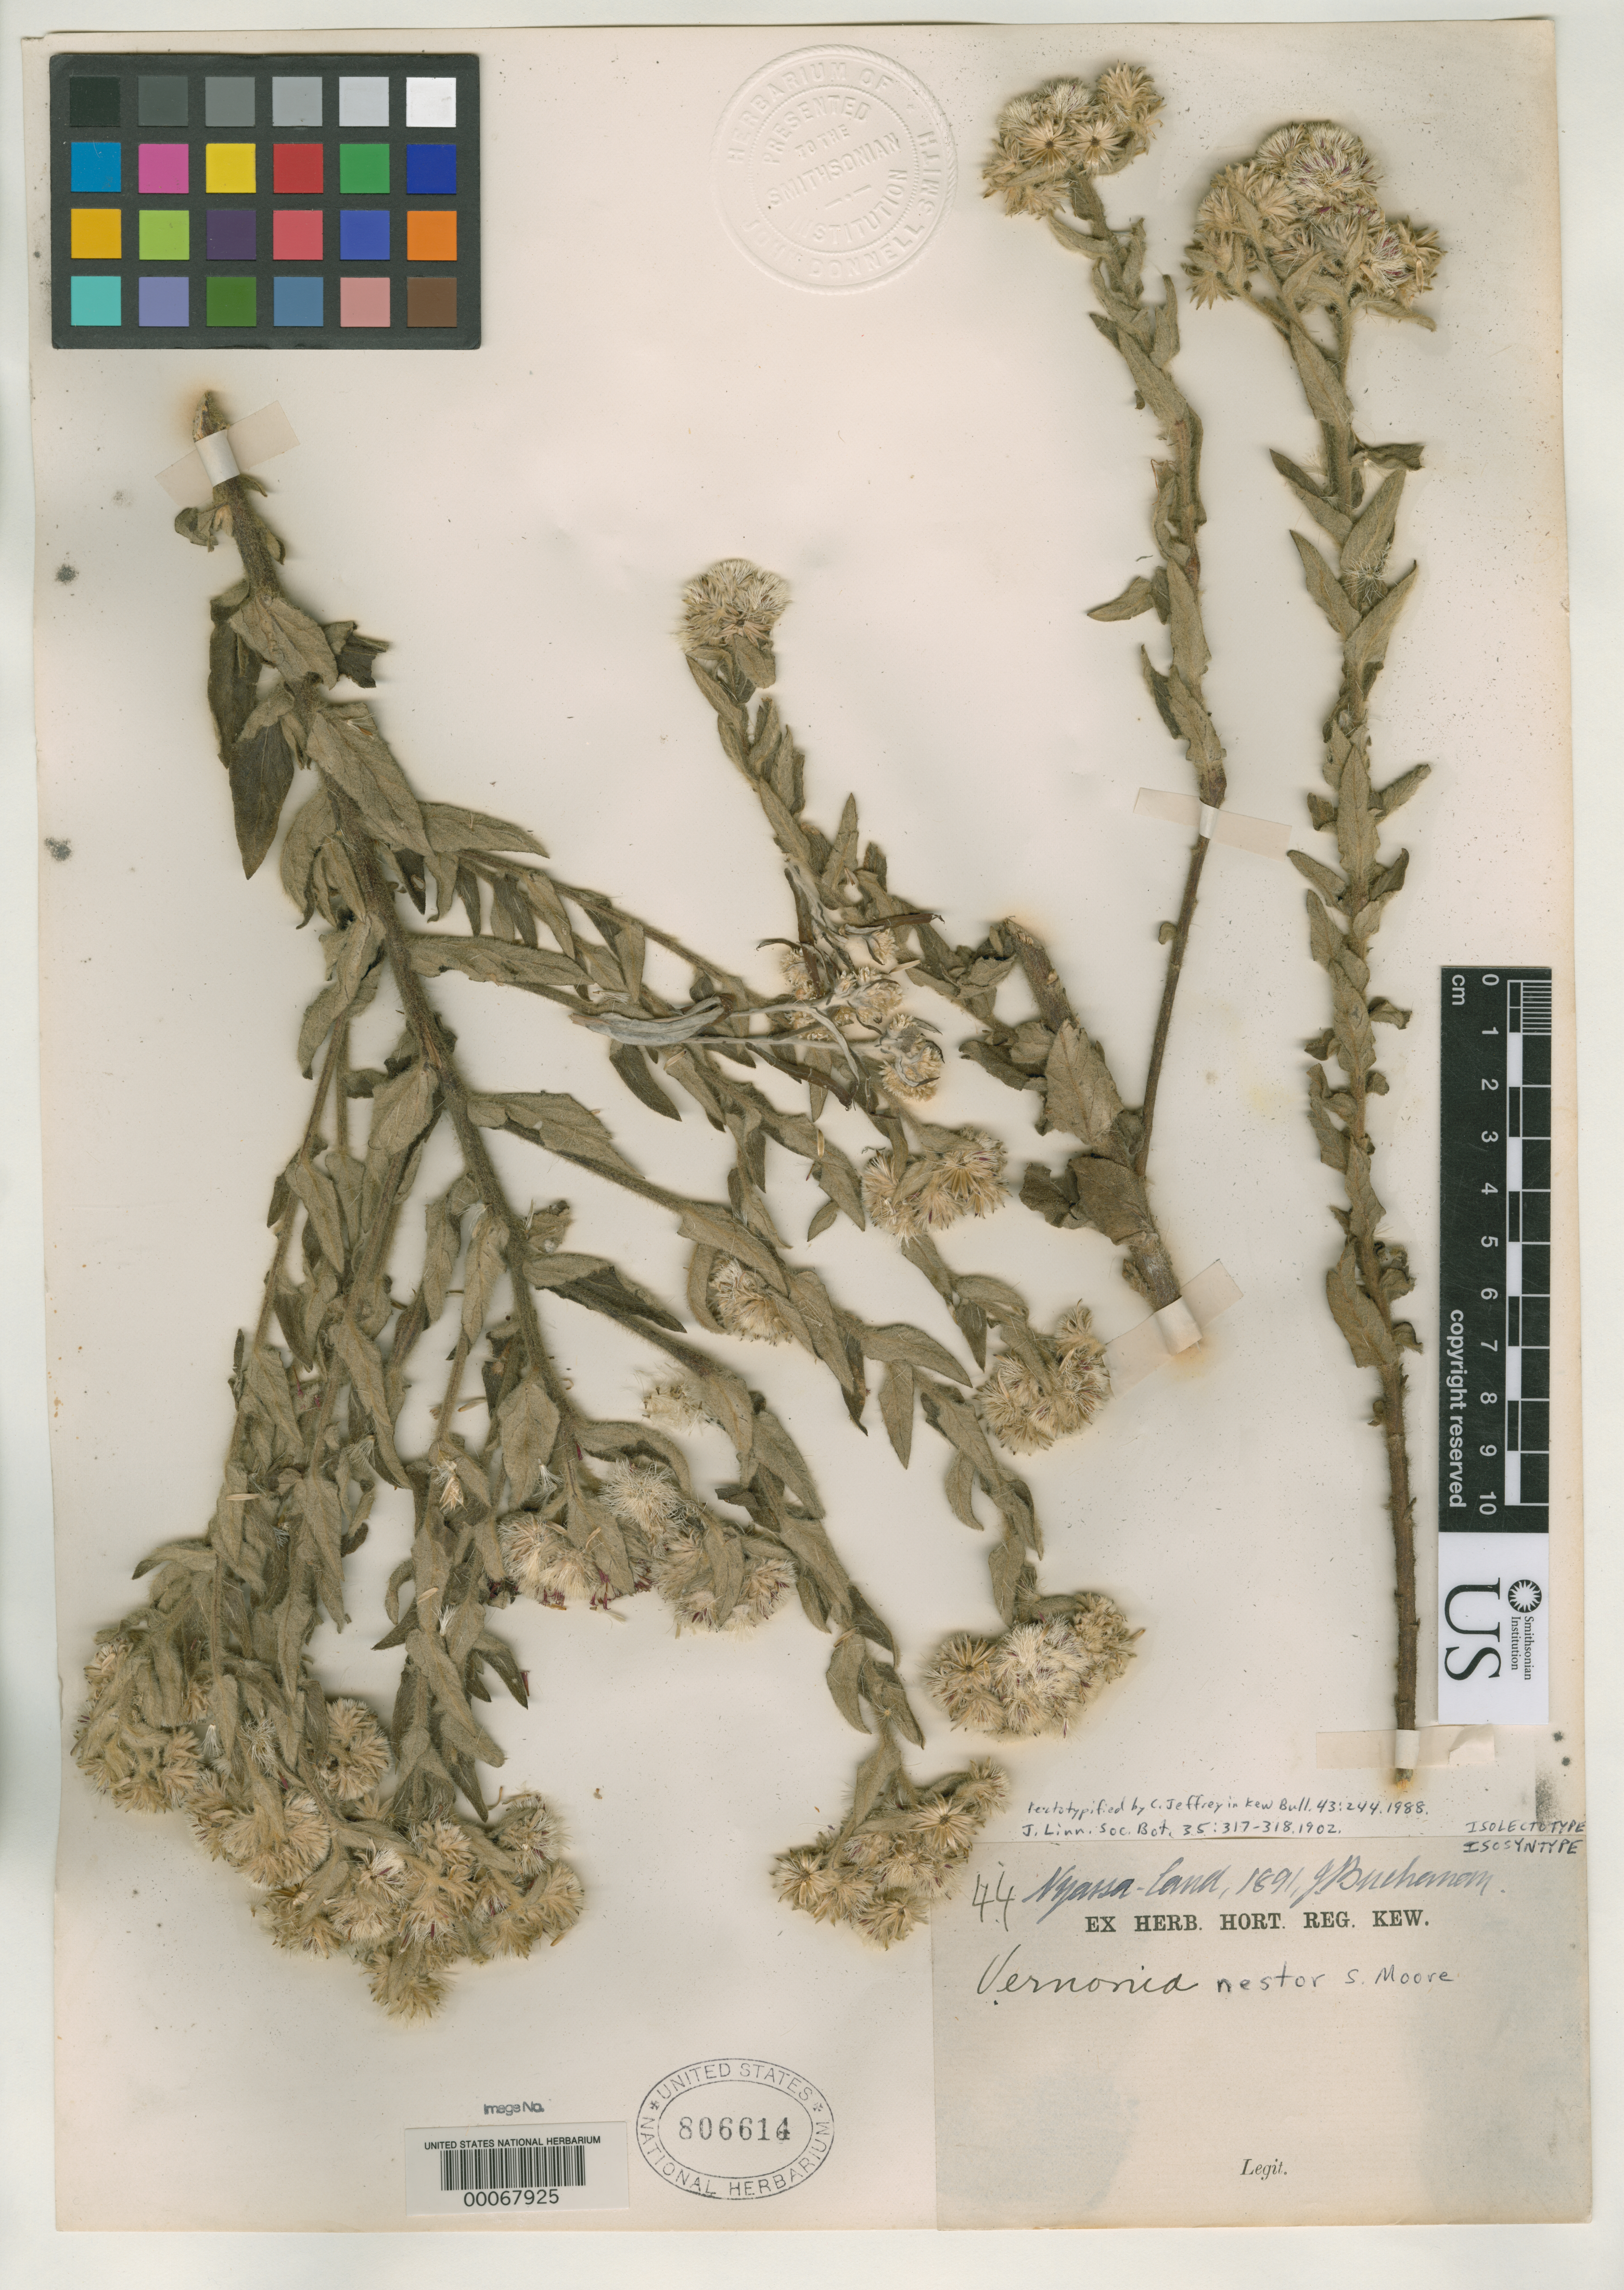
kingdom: Plantae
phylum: Tracheophyta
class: Magnoliopsida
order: Asterales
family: Asteraceae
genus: Vernonia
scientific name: Vernonia nestor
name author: S. Moore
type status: Isolectotype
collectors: J. Buchanan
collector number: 44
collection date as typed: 1891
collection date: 1891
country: Malawi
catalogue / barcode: US 806614